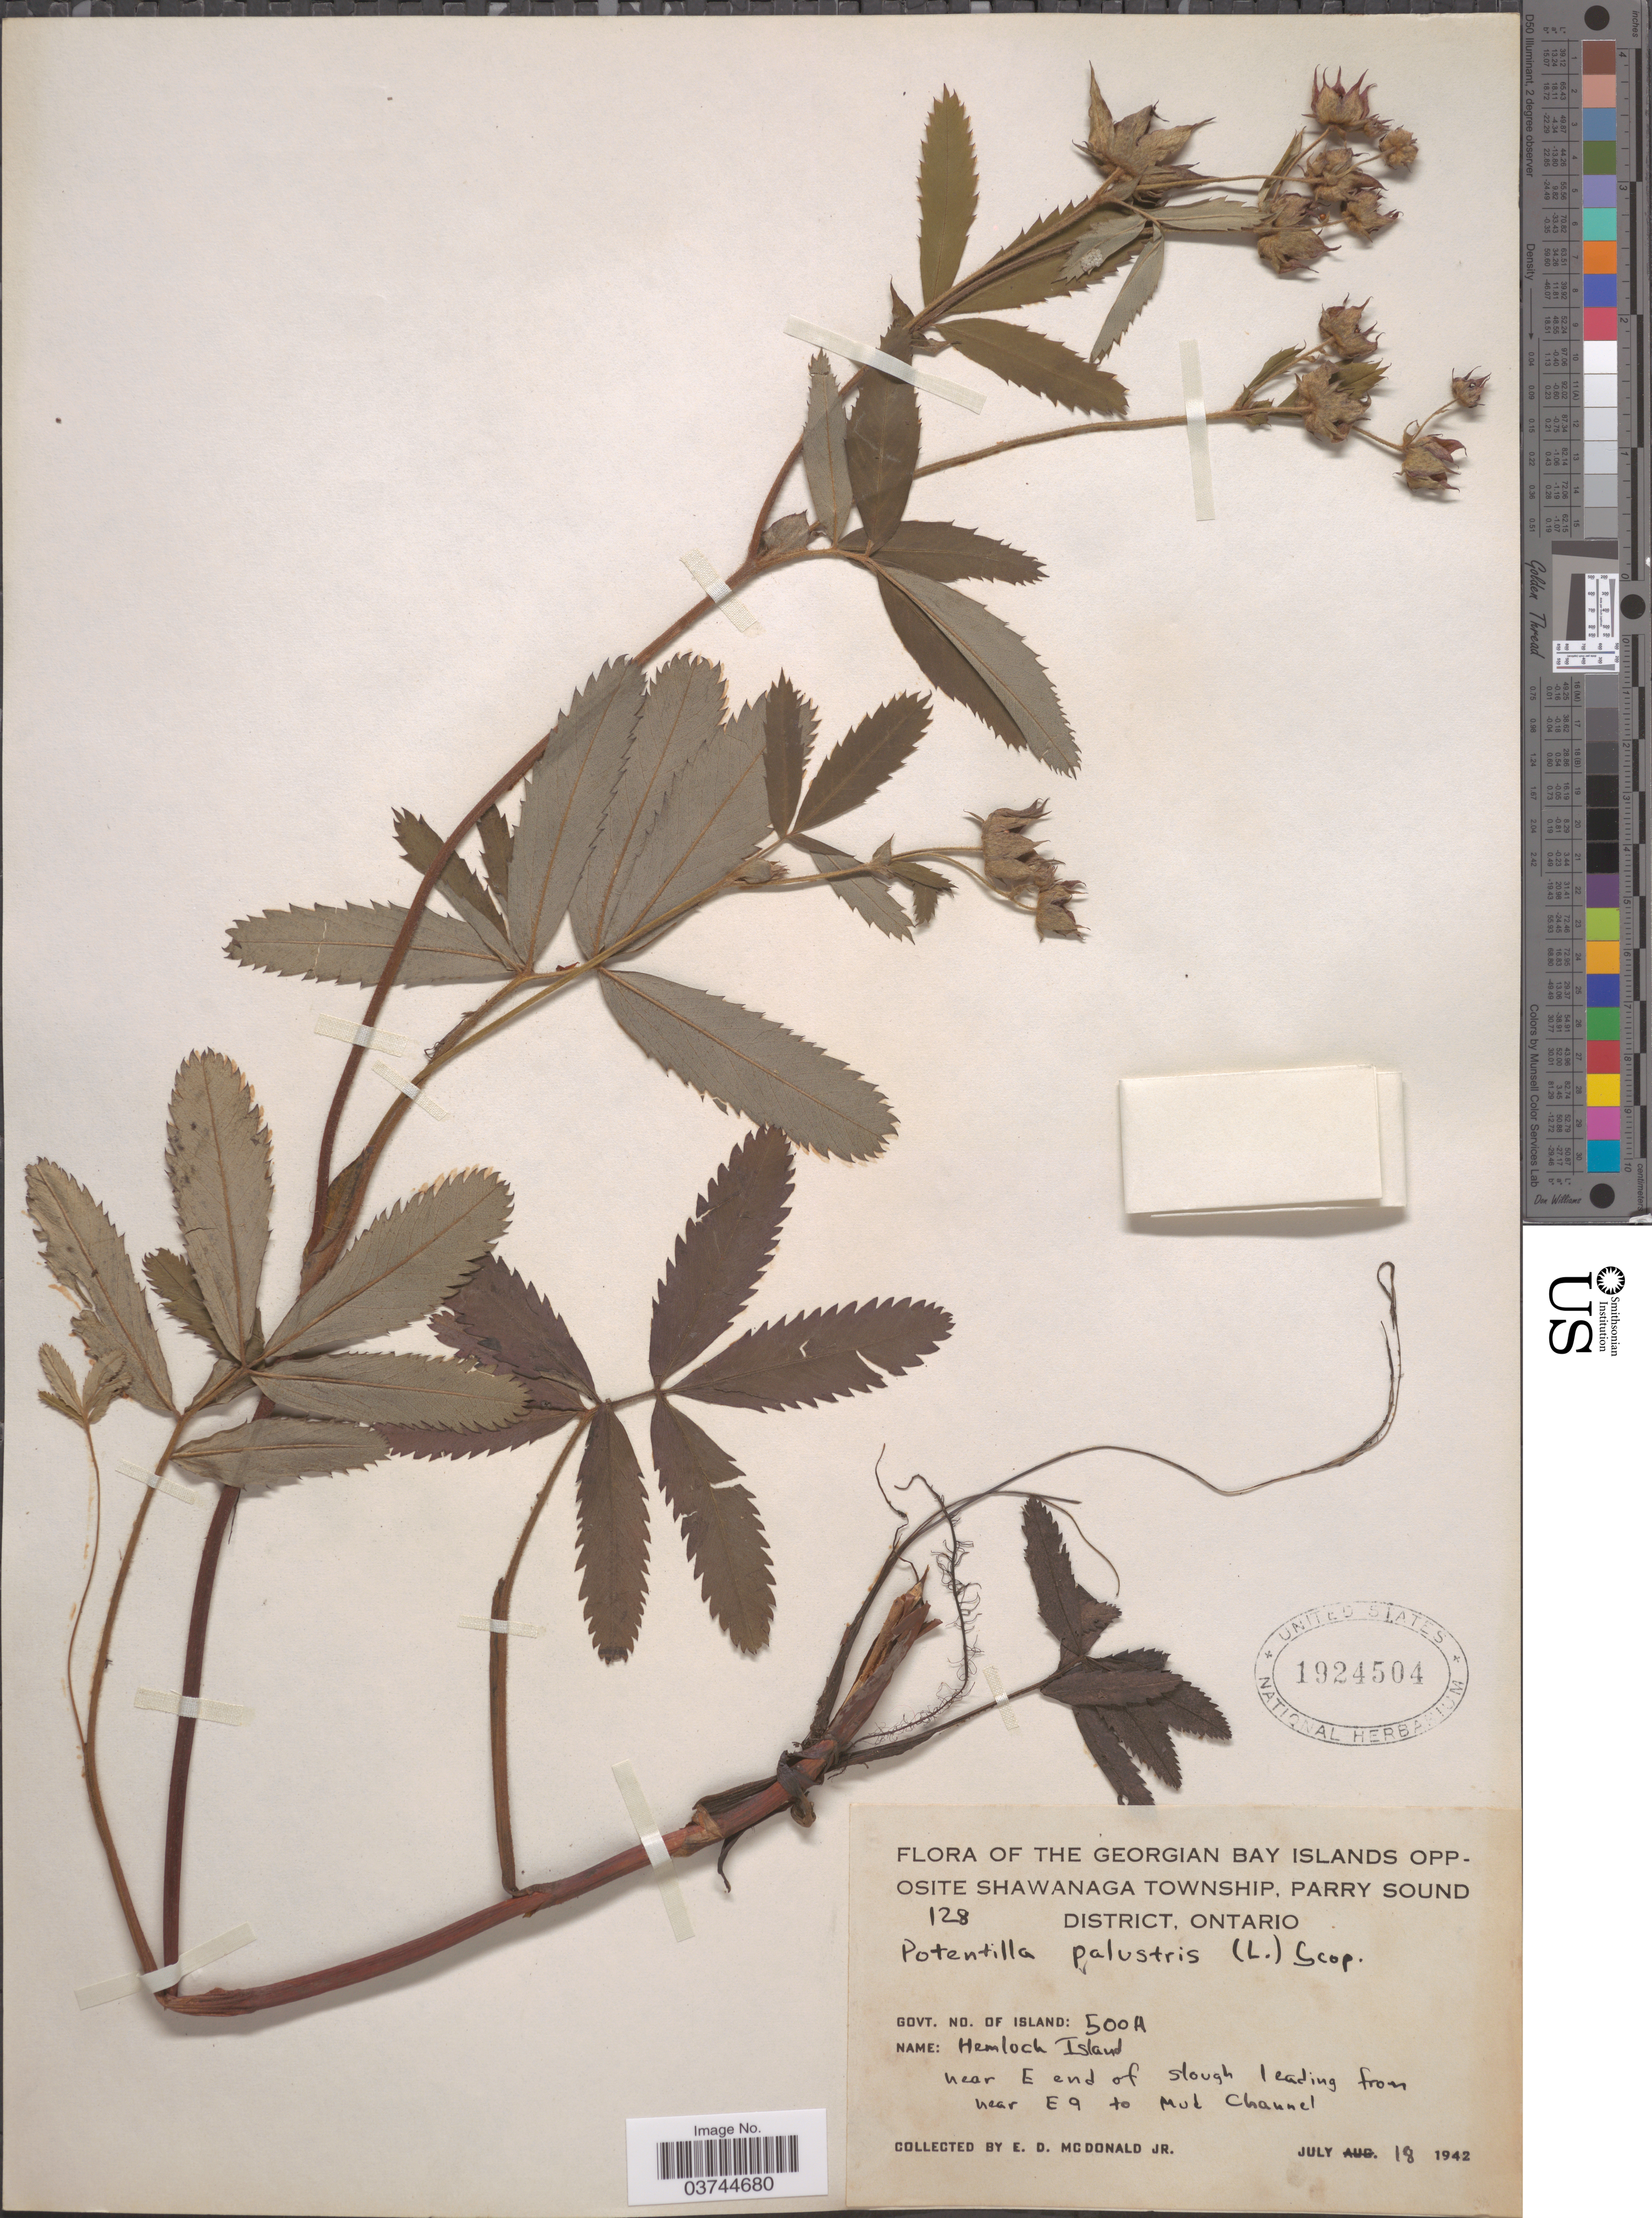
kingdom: Plantae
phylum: Tracheophyta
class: Magnoliopsida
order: Rosales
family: Rosaceae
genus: Comarum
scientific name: Comarum palustre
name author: L.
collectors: E. D. McDonald Jr.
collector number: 128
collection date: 1942-07-18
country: Canada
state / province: Ontario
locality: Georgian Bay Islands Opposite Shawanaga Township, parry Sound District. Govt. no of Island: 500A. Hemlock Island, near E end of slough leading from near E 9 to Mud Channel.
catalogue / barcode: US 1924504